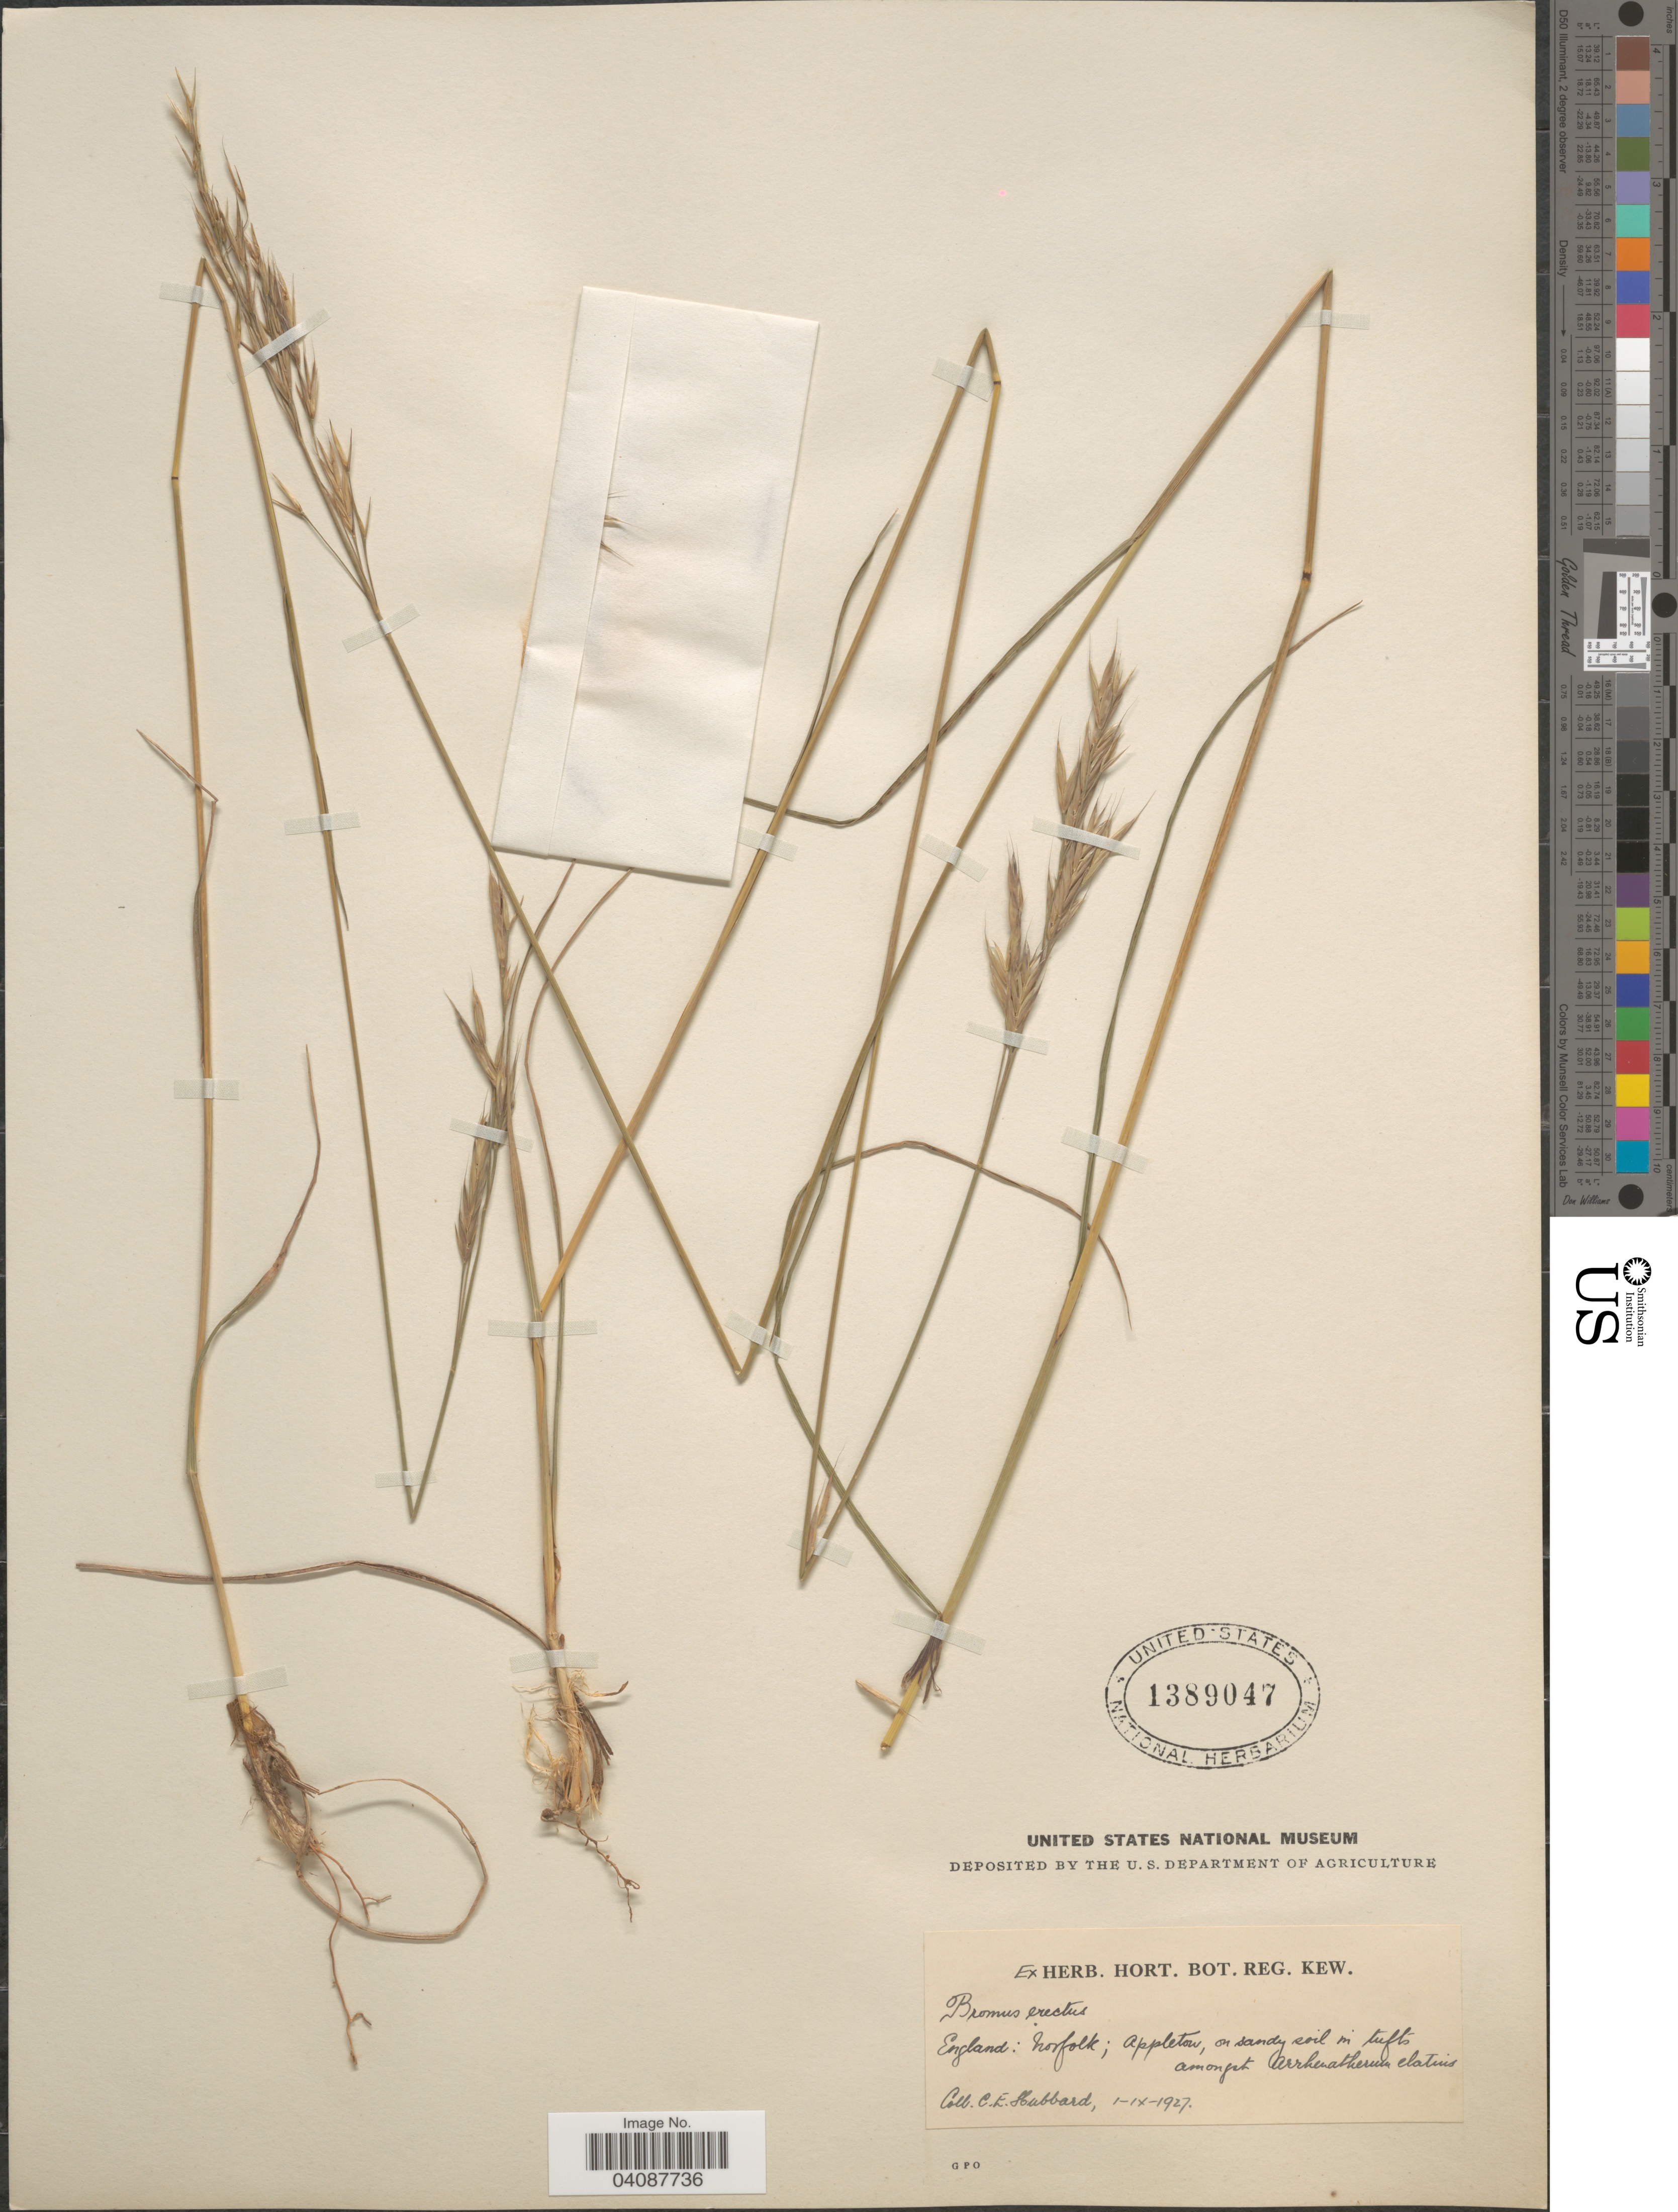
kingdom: Plantae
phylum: Tracheophyta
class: Liliopsida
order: Poales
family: Poaceae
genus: Bromus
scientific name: Bromus erectus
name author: Huds.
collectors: C. E. Hubbard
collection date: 1927-09-01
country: United Kingdom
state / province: England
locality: Norfolk; Appleton.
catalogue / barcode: US 1389047